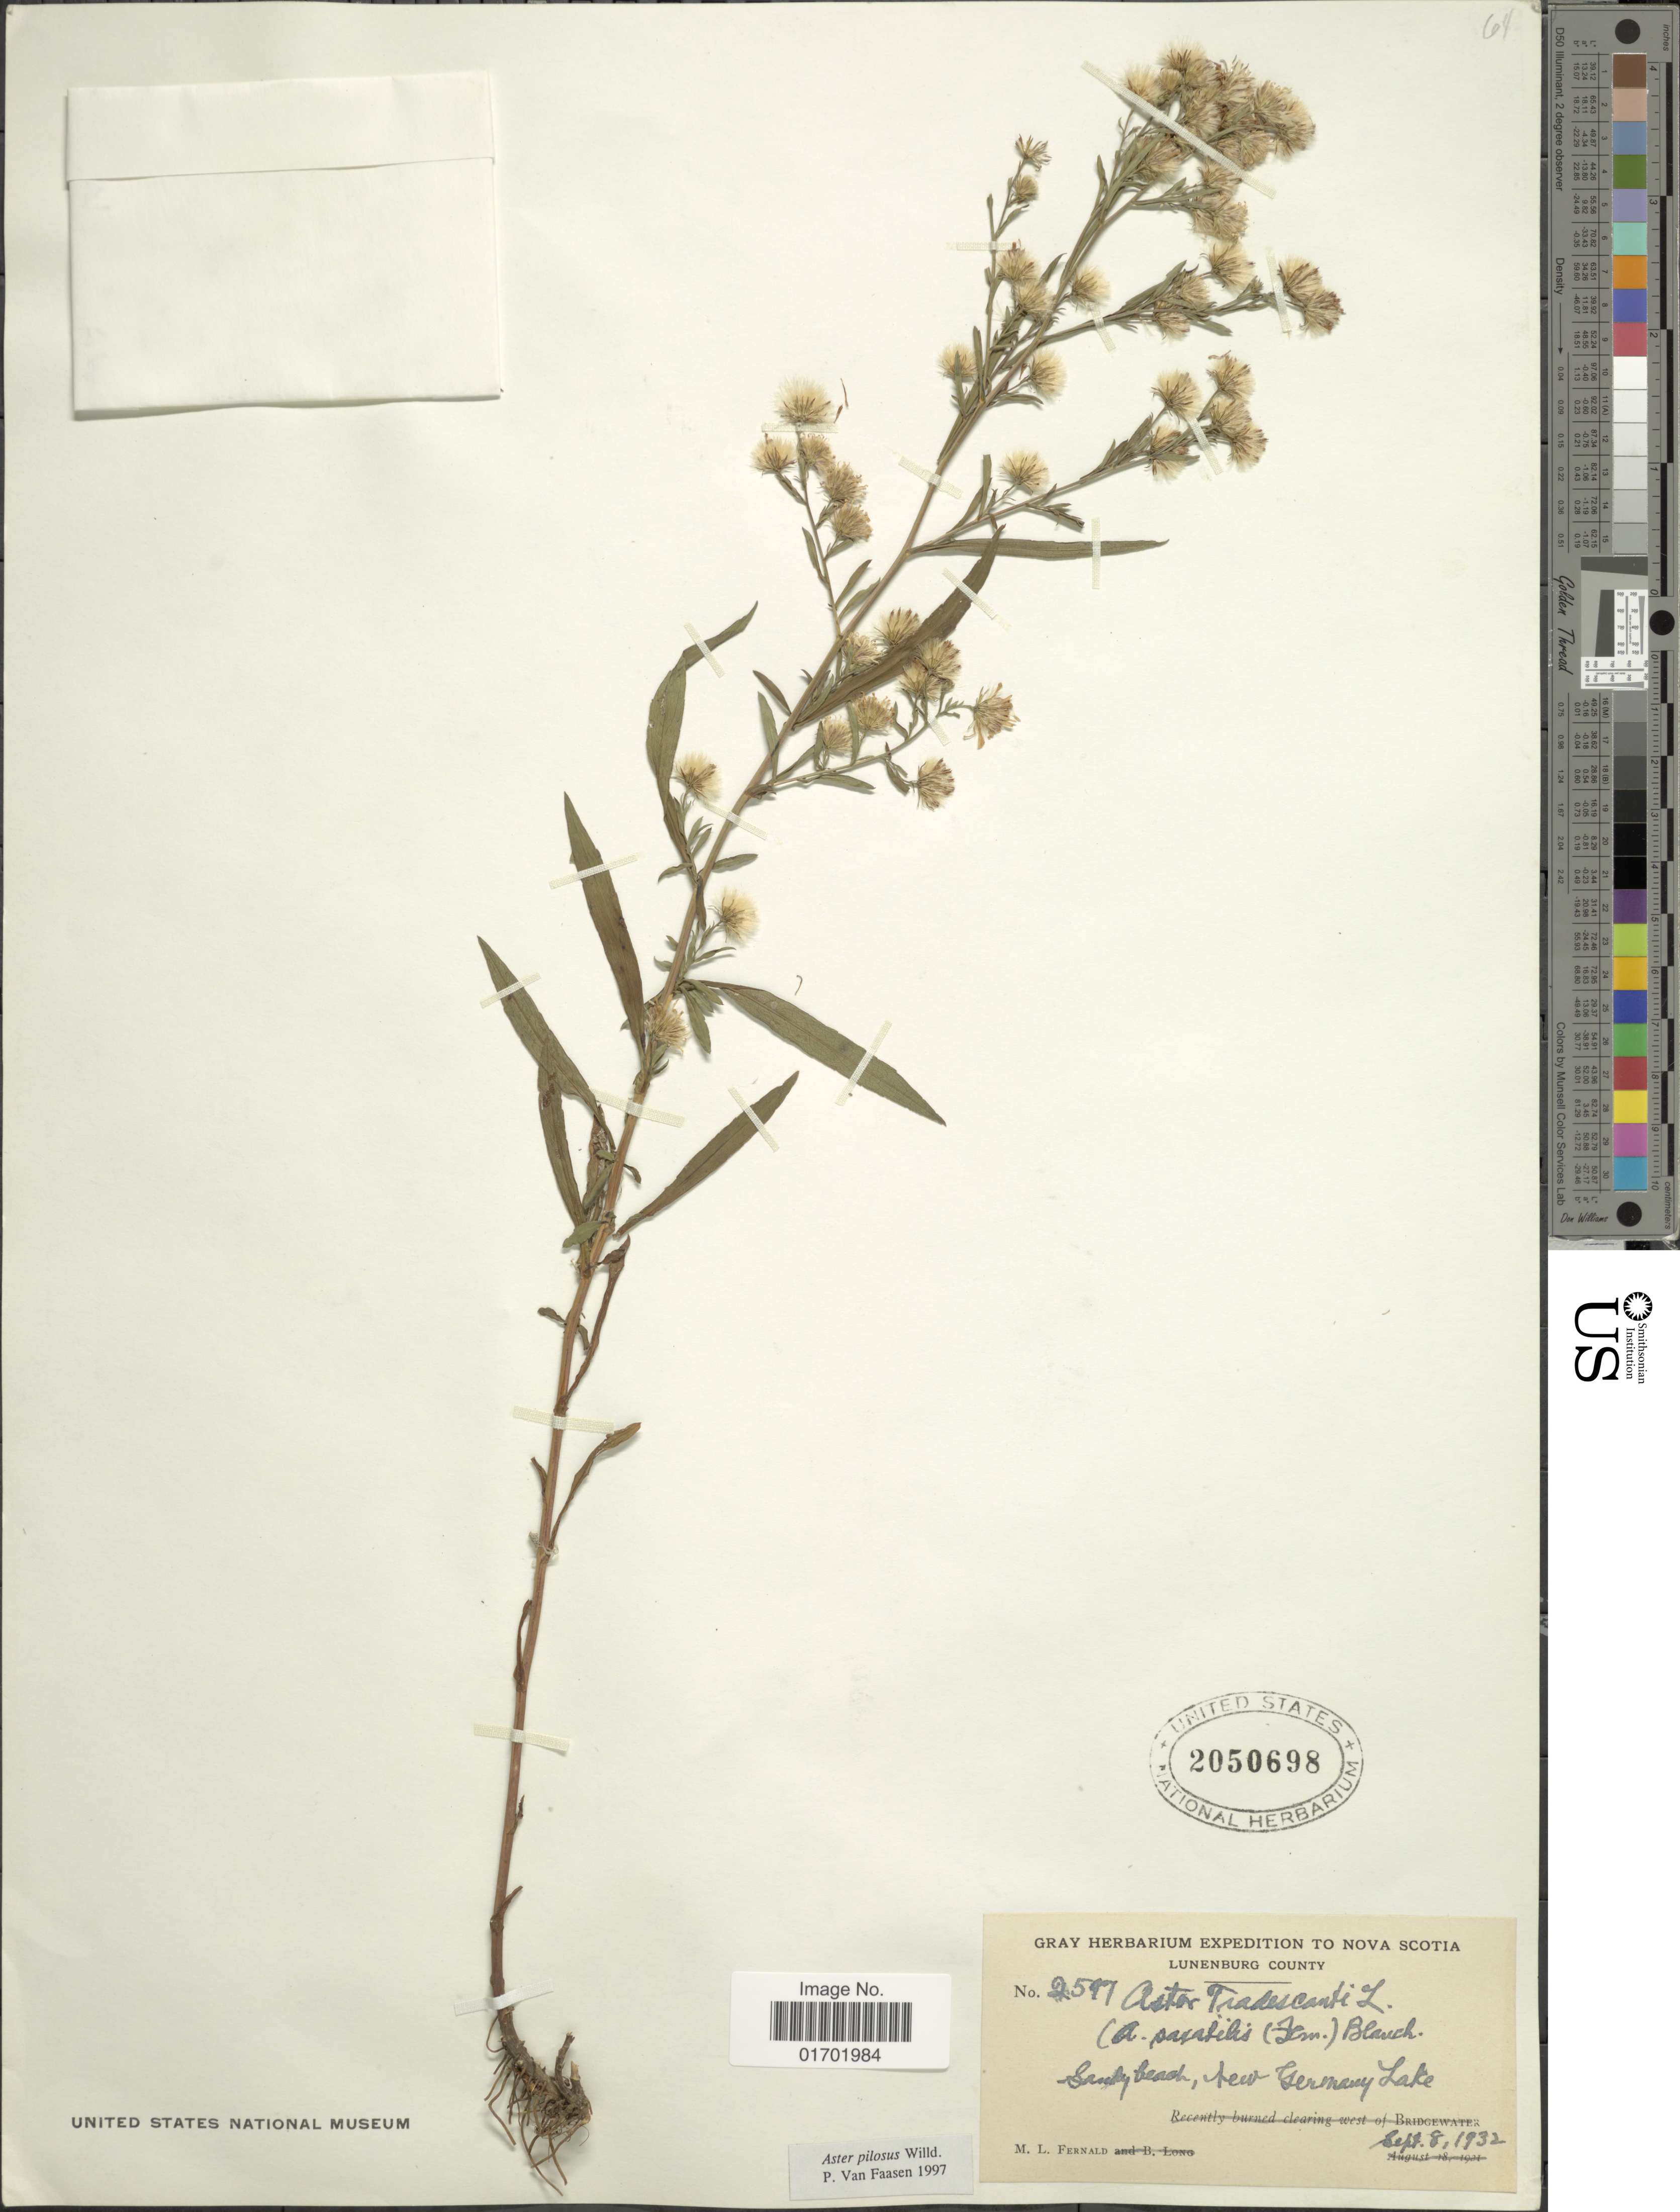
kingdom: Plantae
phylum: Tracheophyta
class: Magnoliopsida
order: Asterales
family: Asteraceae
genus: Symphyotrichum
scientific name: Symphyotrichum pilosum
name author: (Willd.) G.L. Nesom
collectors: M. L. Fernald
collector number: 2597*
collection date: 1932-09-08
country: Canada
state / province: Nova Scotia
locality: Lunenburg County, Sandy beach, New Germany Lake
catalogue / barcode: US 2050698